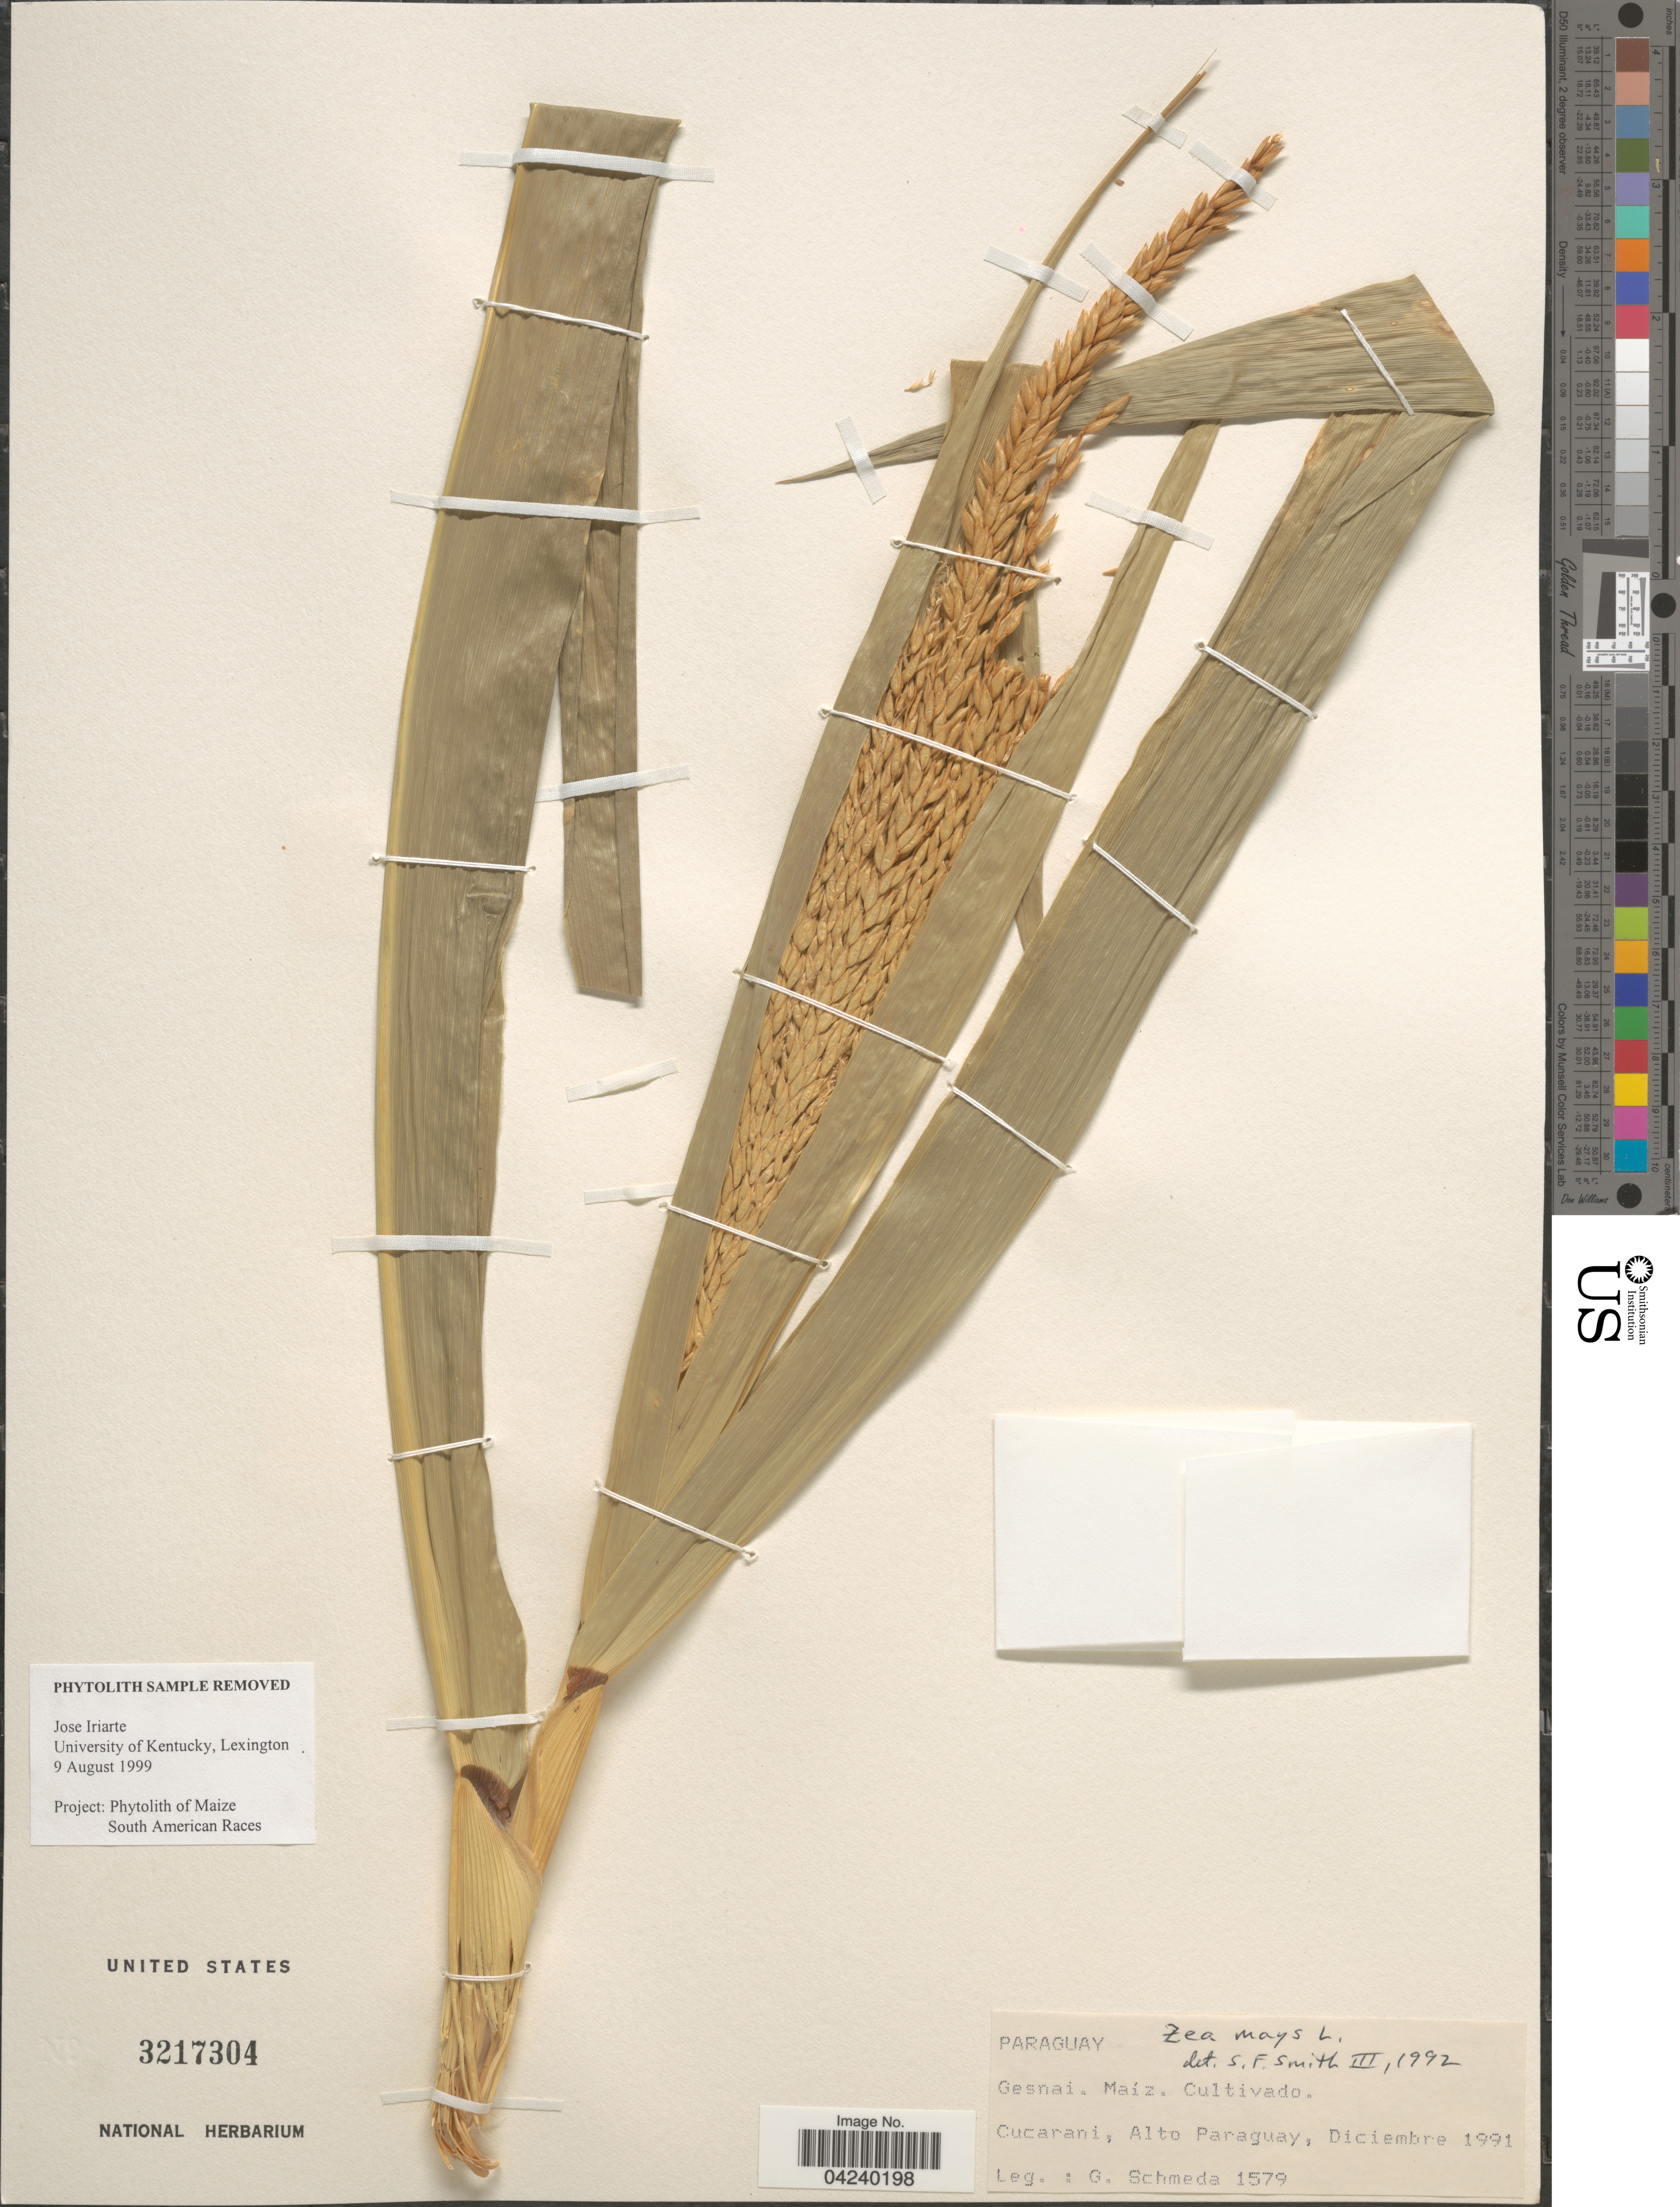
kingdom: Plantae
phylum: Tracheophyta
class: Liliopsida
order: Poales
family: Poaceae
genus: Zea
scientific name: Zea mays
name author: L.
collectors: G. Schmeda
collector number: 1579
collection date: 1991-12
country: Paraguay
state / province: Alto Paraguay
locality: Cucarani.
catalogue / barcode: US 3217304